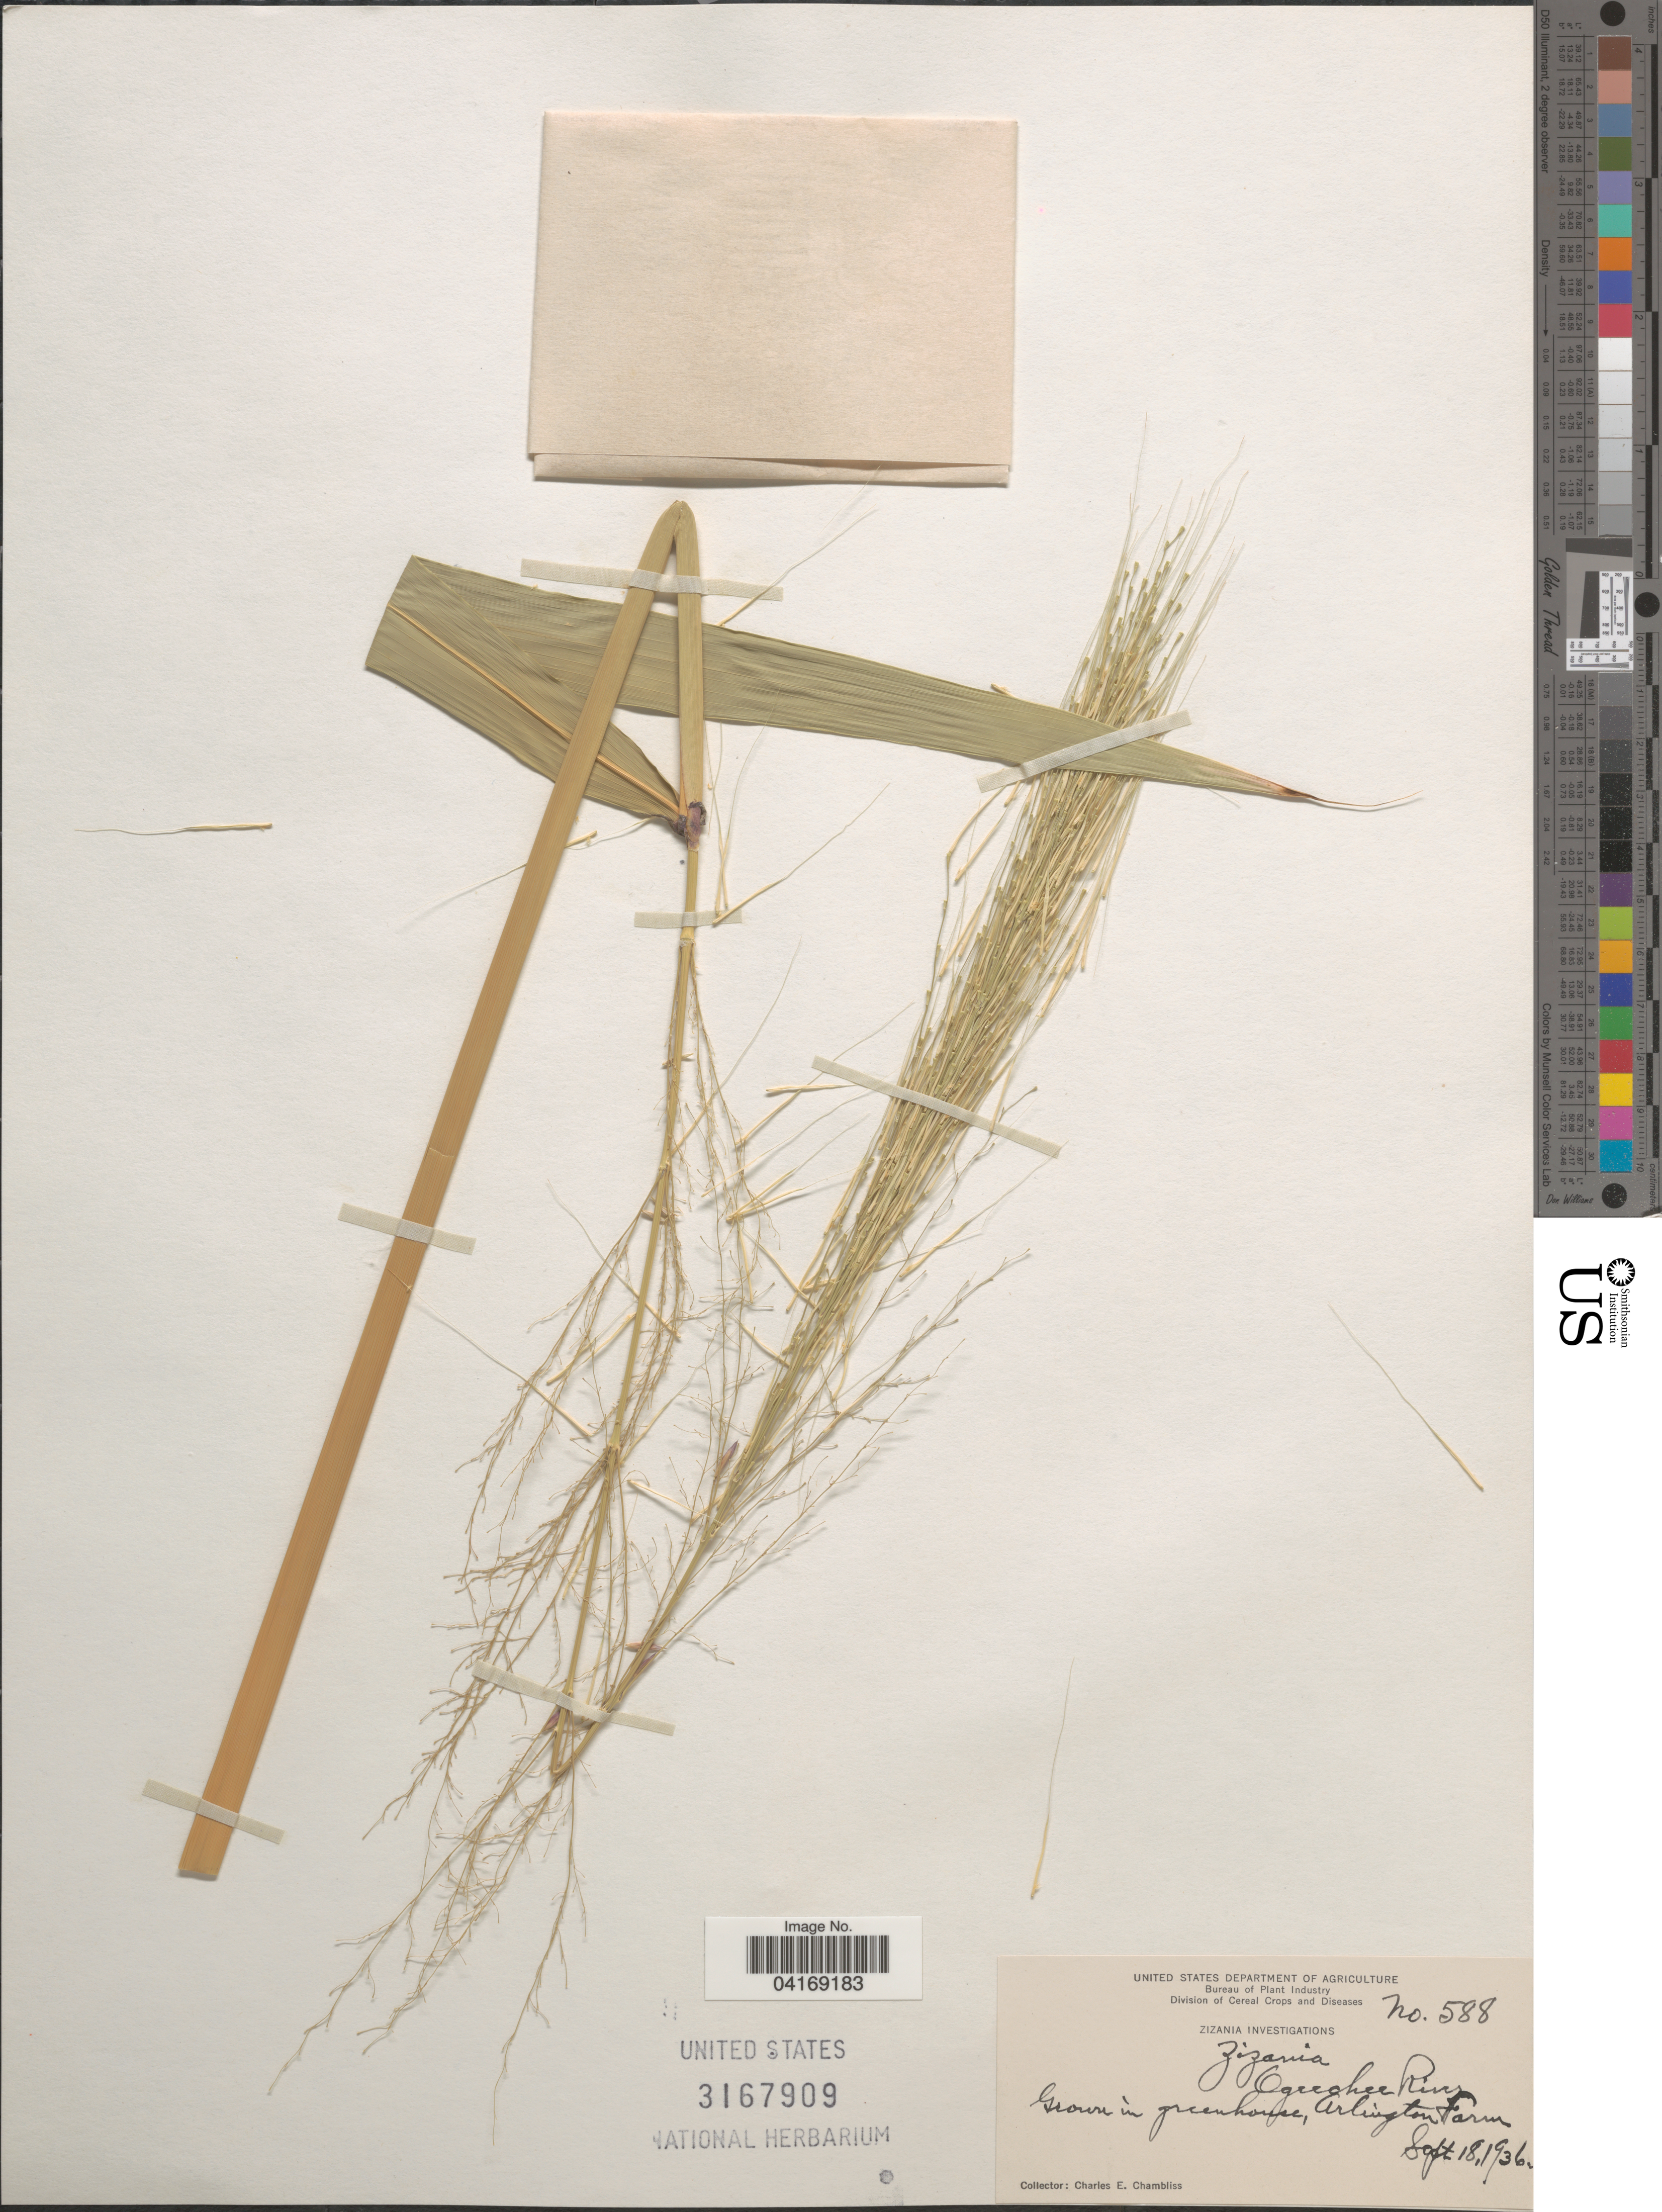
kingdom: Plantae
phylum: Tracheophyta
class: Liliopsida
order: Poales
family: Poaceae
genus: Zizania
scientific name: Zizania sp.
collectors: C. Chambliss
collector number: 588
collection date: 1936-09-18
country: United States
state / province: Virginia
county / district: Arlington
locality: In greenhouse, Arlington Farm.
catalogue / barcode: US 3167909